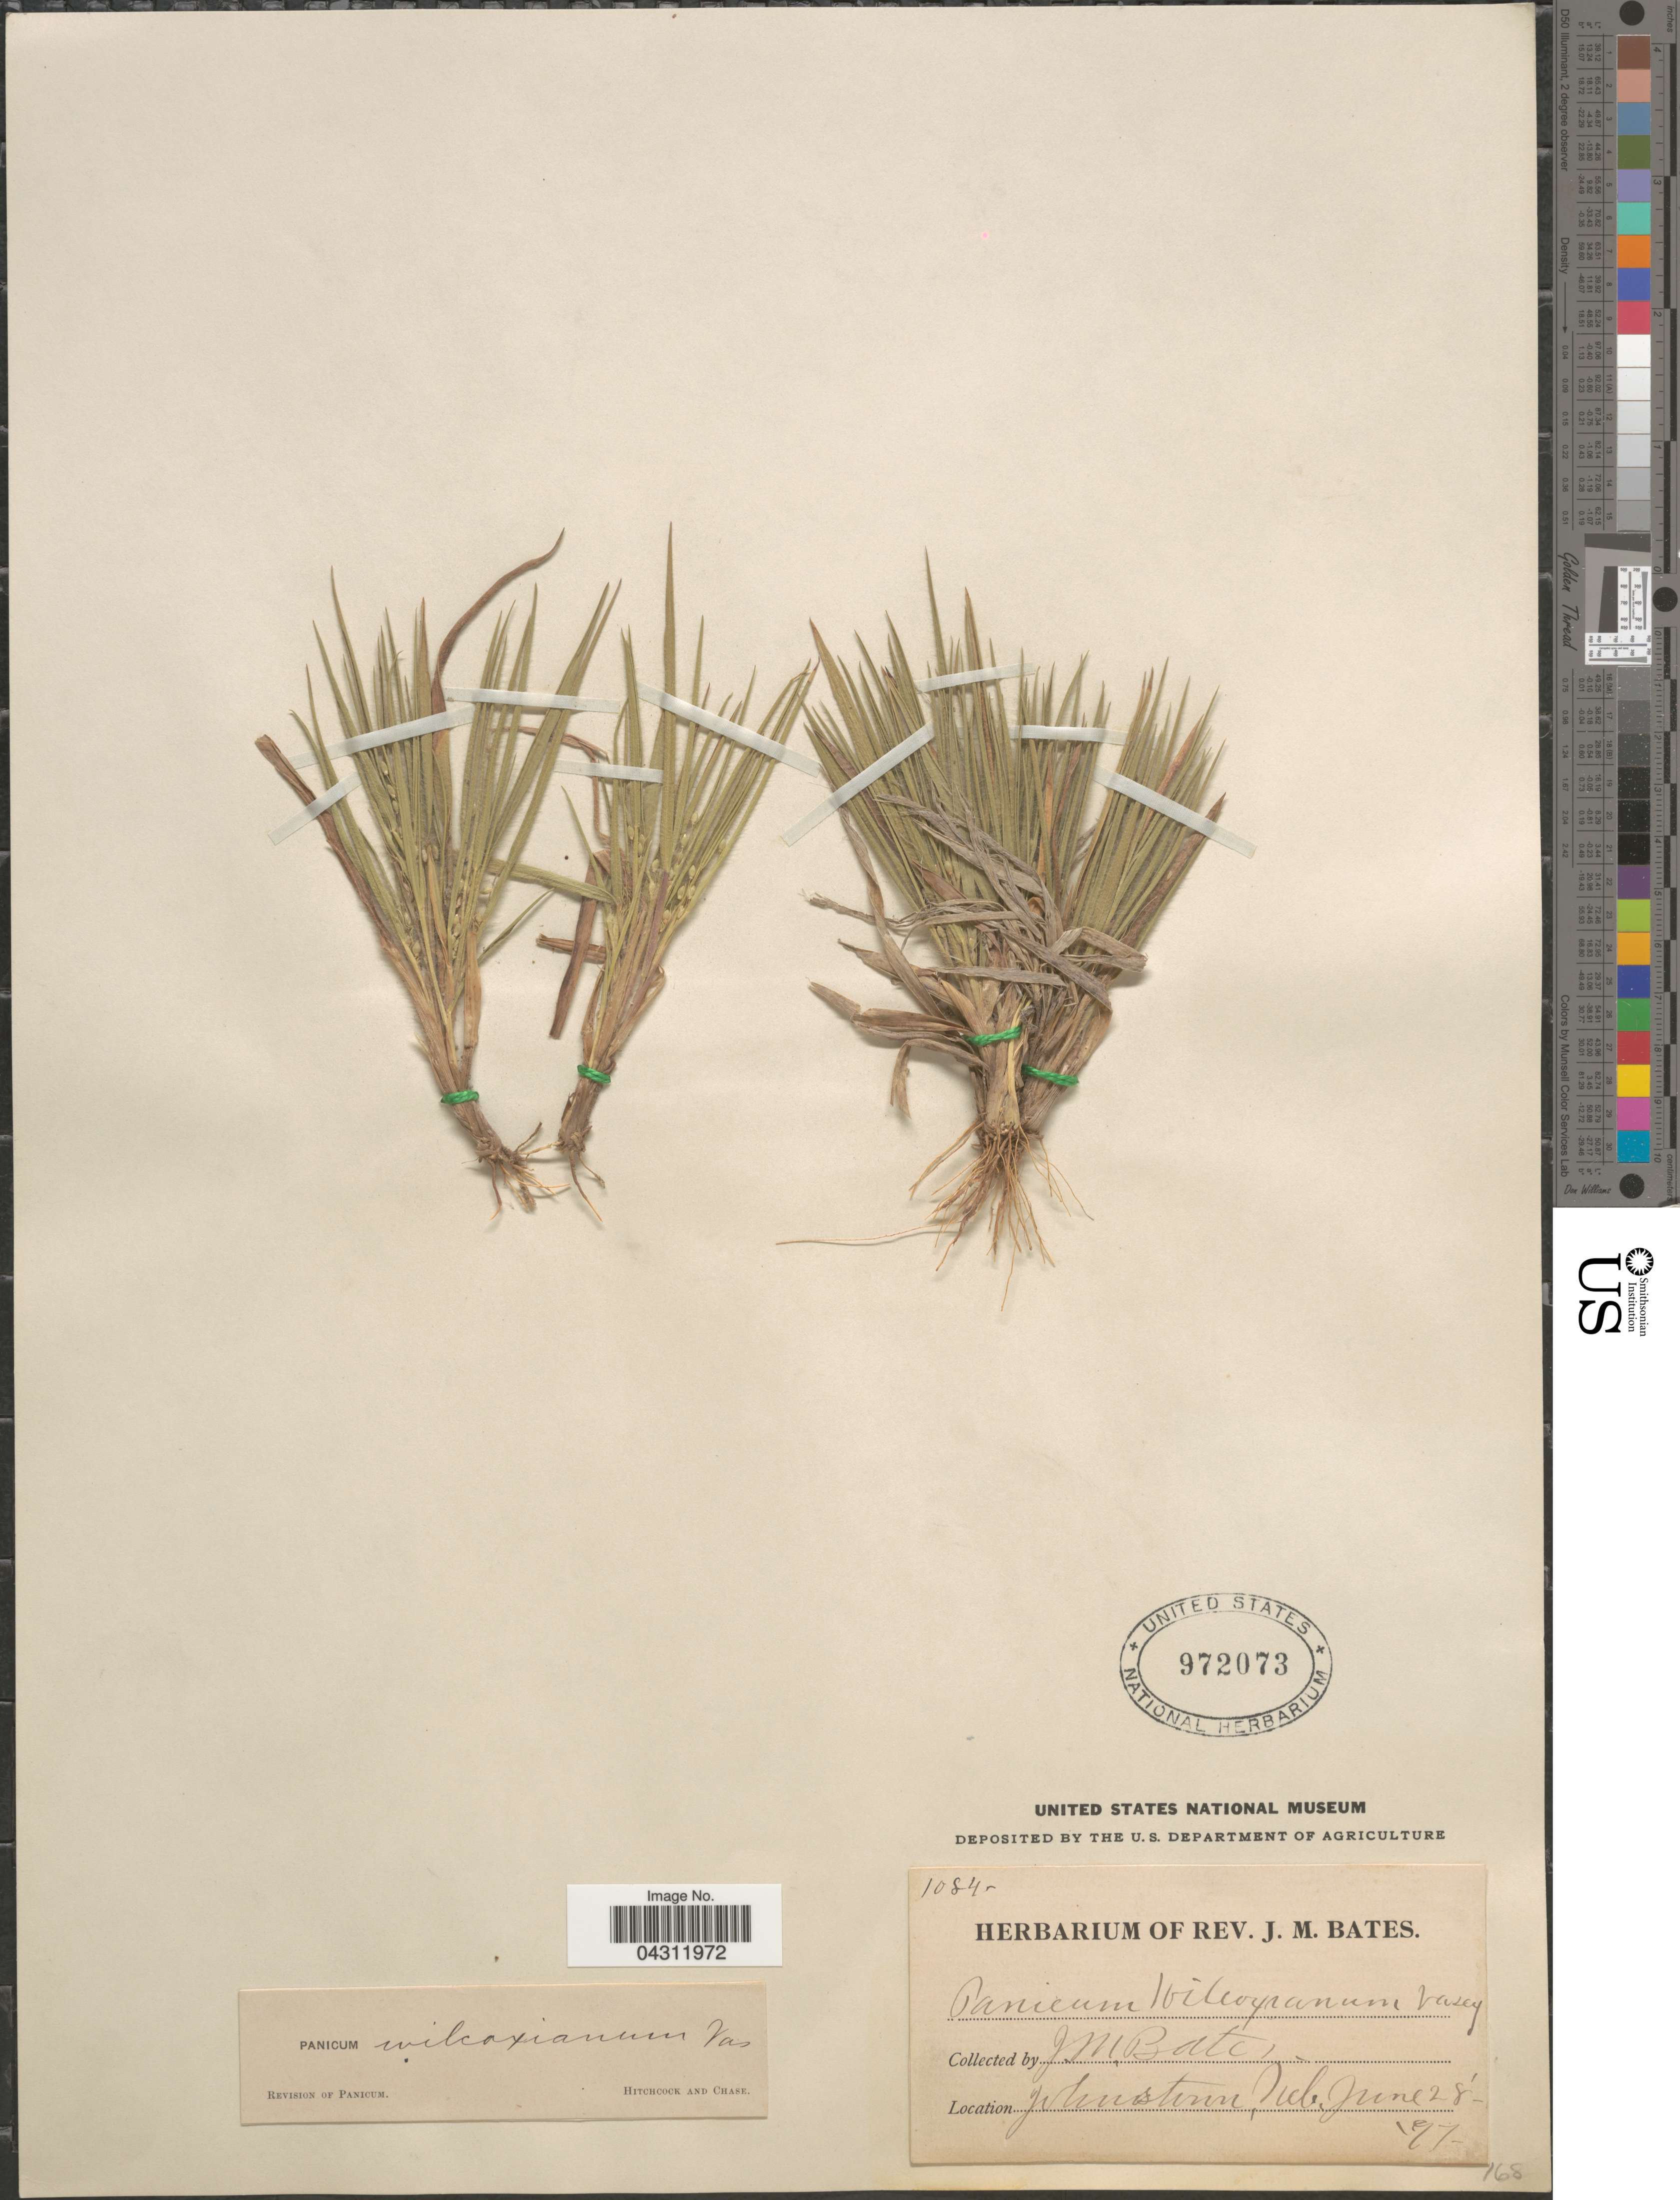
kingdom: Plantae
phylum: Tracheophyta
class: Liliopsida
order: Poales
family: Poaceae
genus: Dichanthelium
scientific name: Dichanthelium wilcoxianum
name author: Freckmann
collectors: J. Bates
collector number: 1084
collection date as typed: Transcribed d/m/y: 28/6/97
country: United States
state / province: Nebraska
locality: Johnstown.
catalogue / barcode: US 972073